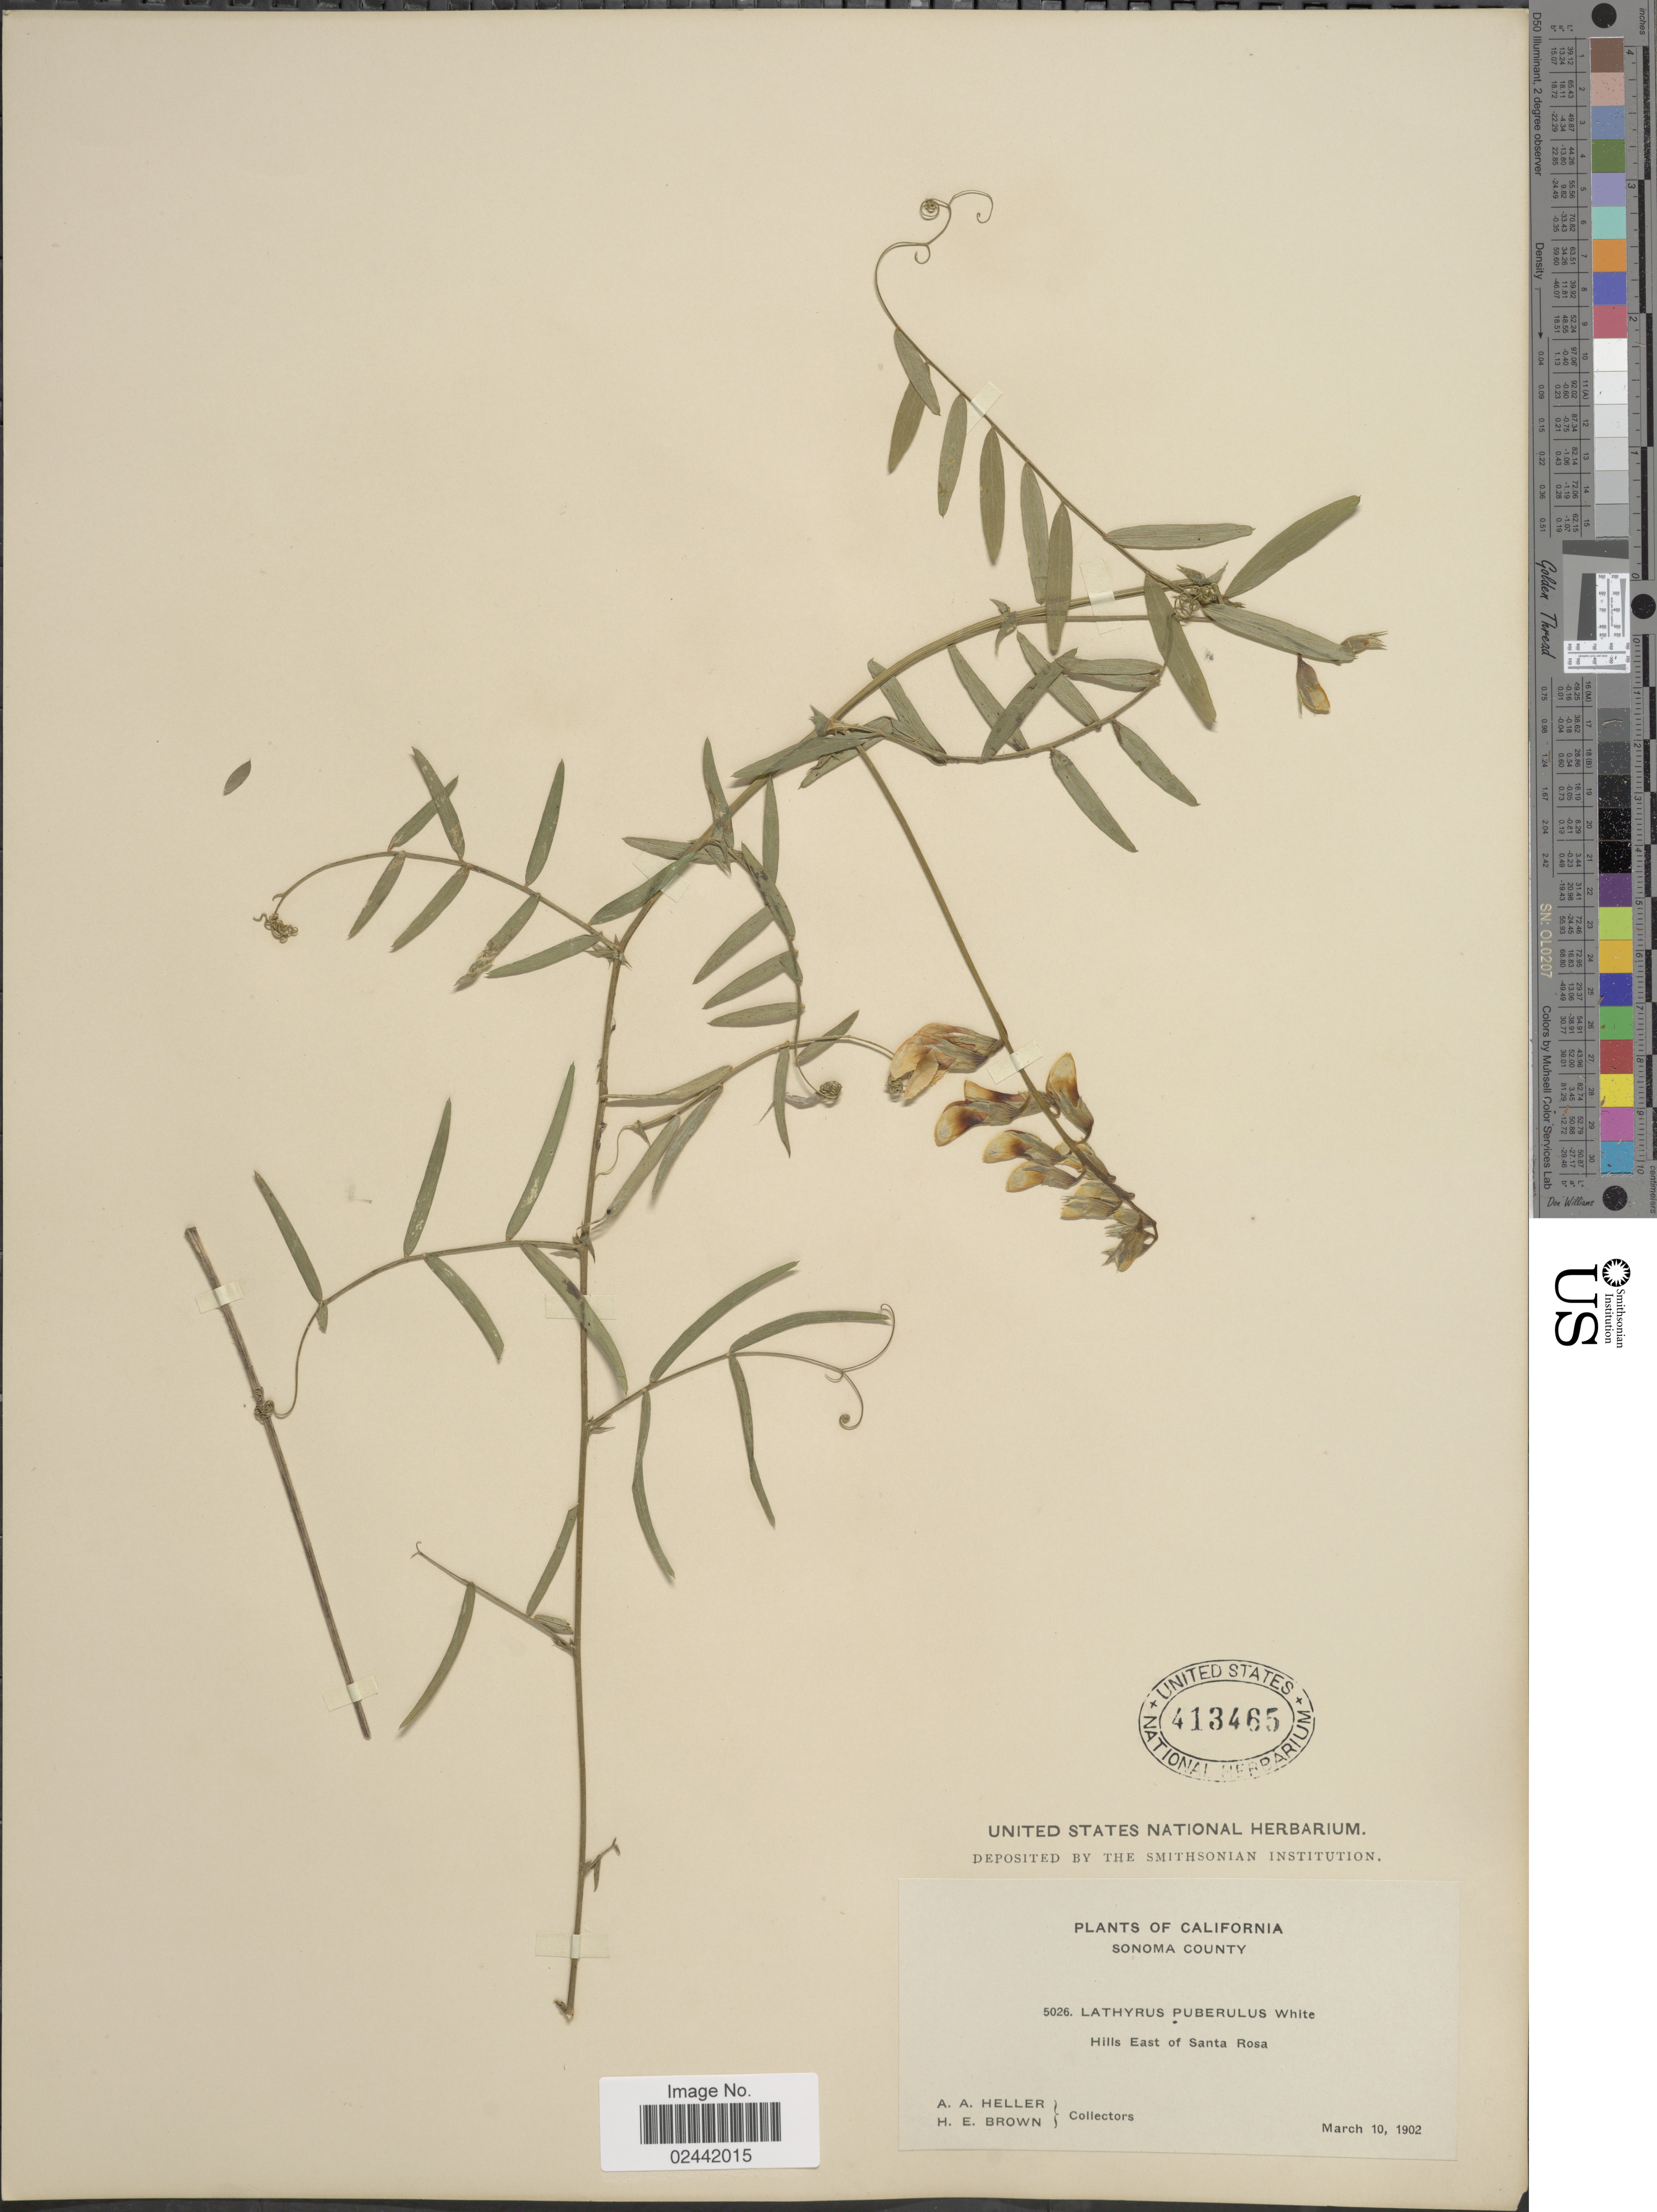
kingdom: Plantae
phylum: Tracheophyta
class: Magnoliopsida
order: Fabales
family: Fabaceae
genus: Lathyrus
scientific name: Lathyrus violaceus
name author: Greene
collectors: A. A. Heller & H. E. Brown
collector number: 5026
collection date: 1902-03-10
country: United States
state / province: California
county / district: Sonoma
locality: Sonoma County. Hills East of Santa Rosa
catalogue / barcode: US 413465